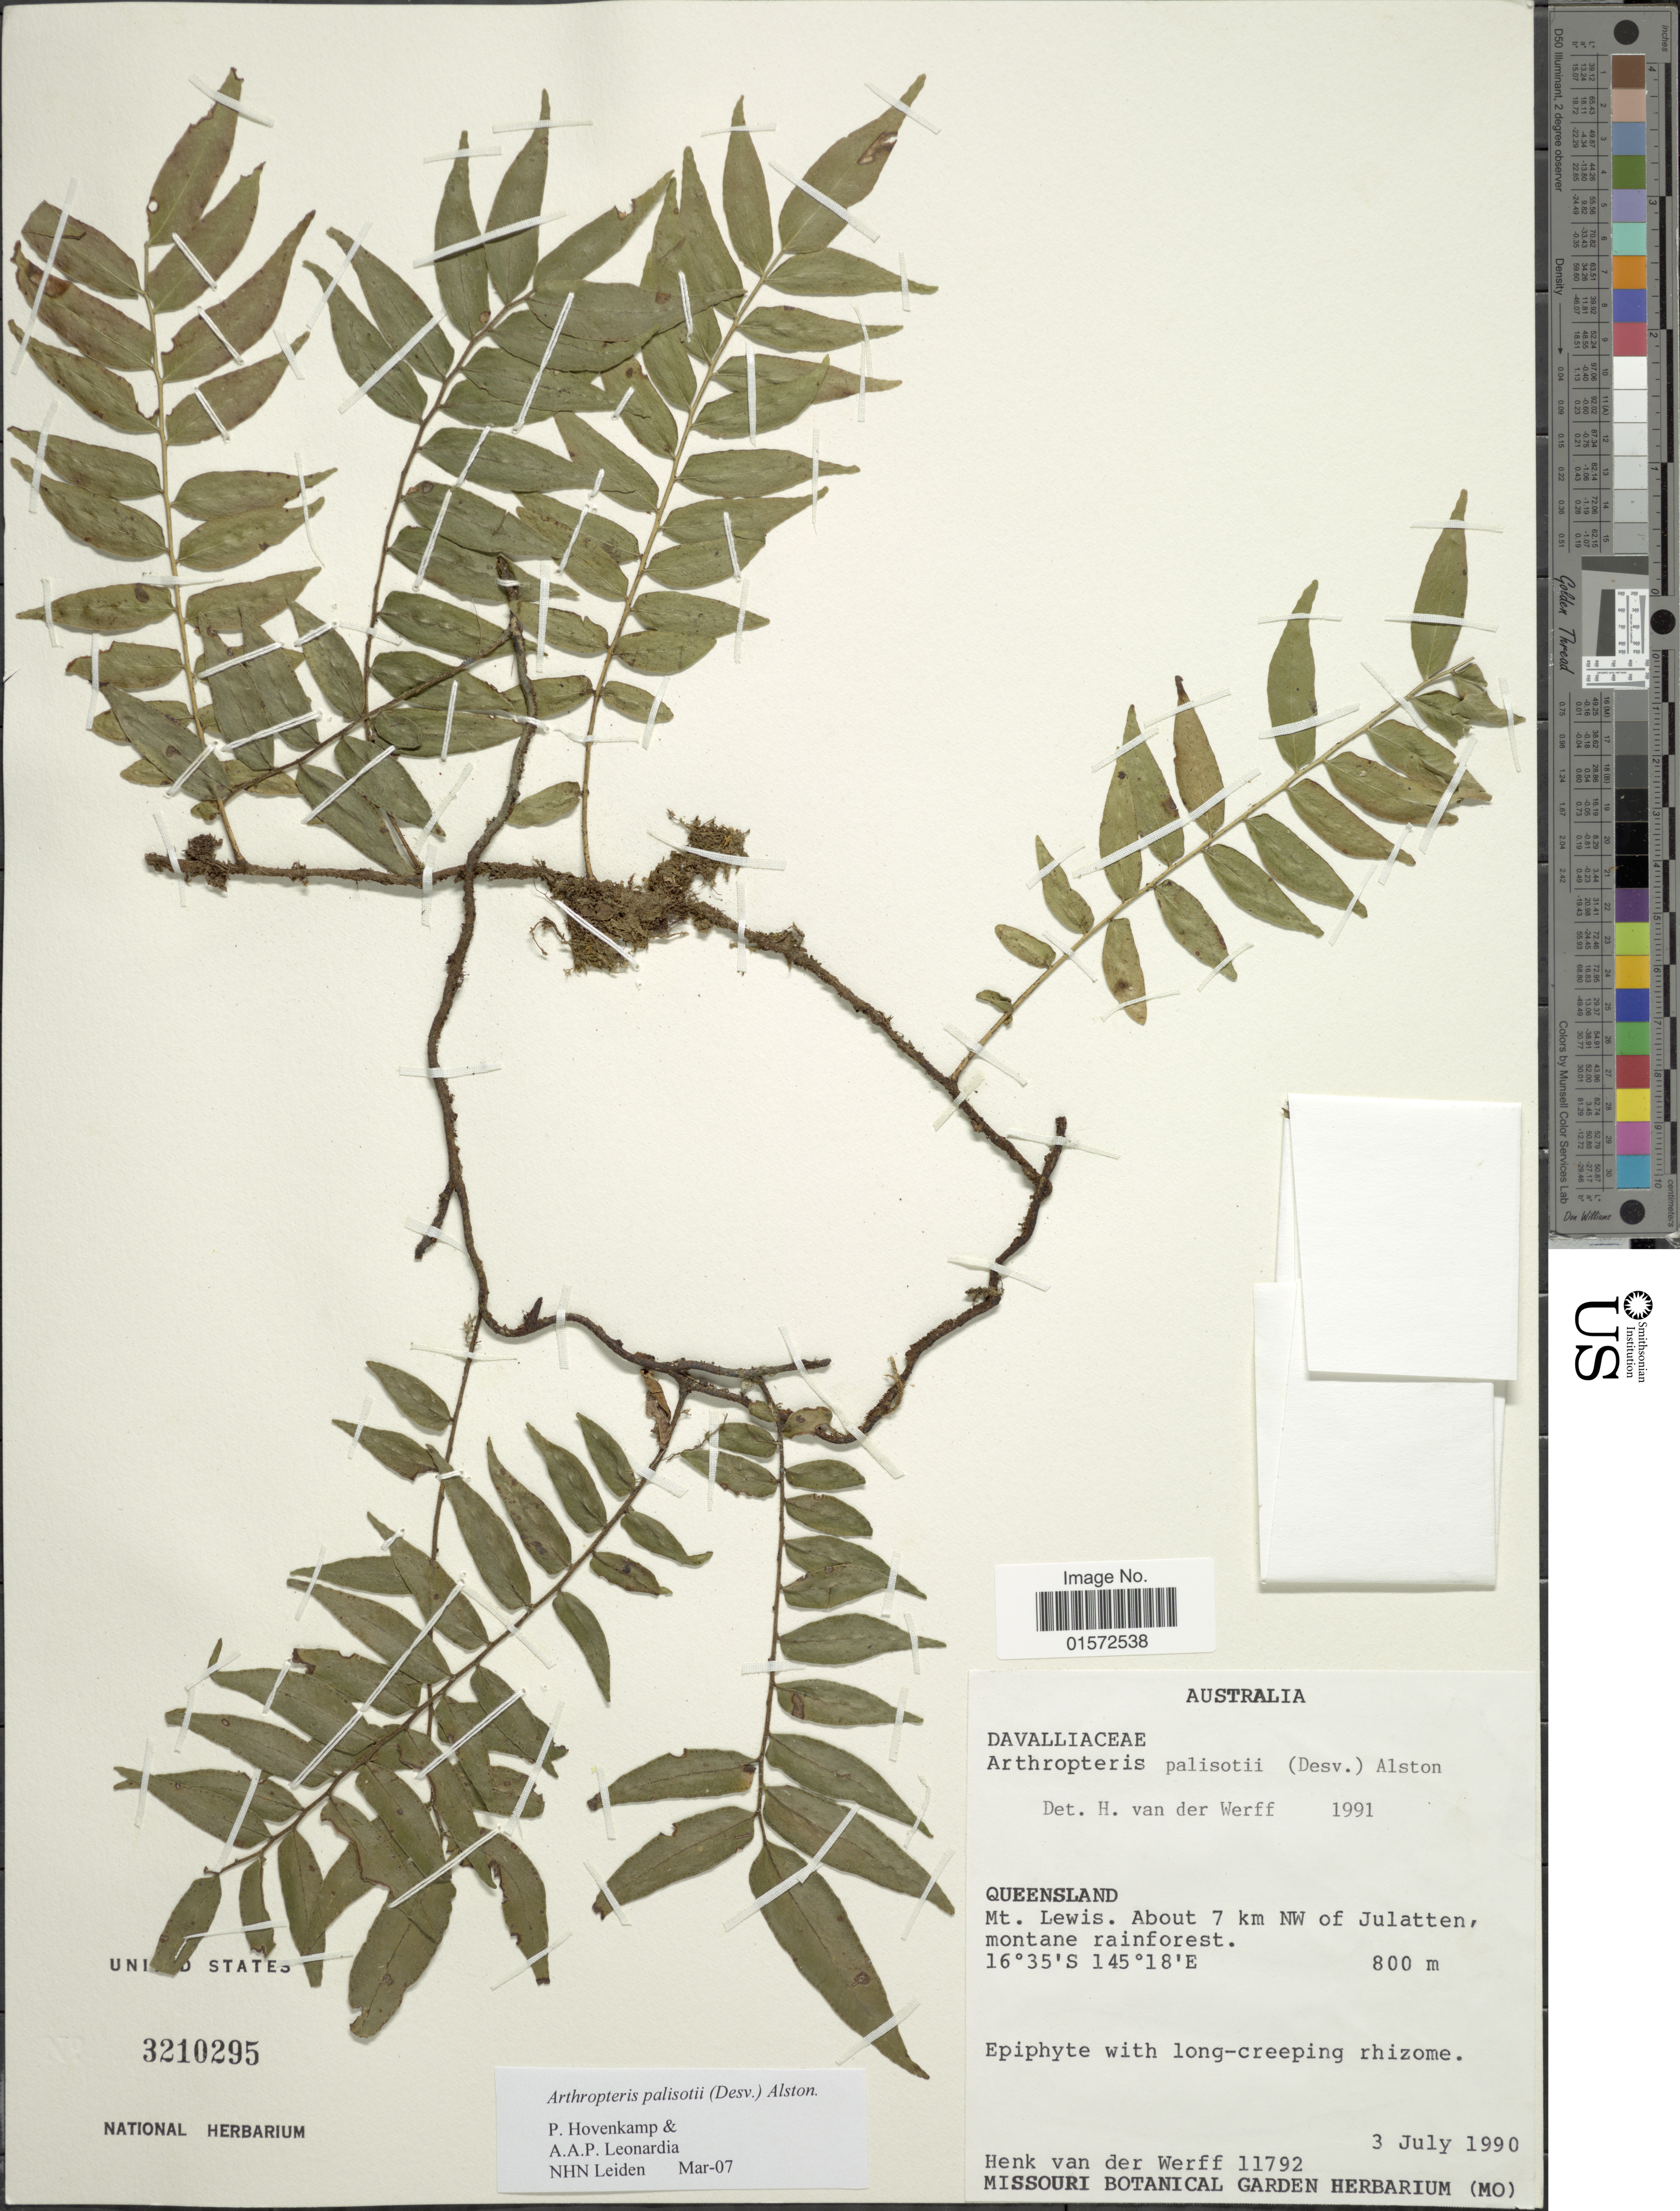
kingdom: Plantae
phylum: Tracheophyta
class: Polypodiopsida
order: Polypodiales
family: Tectariaceae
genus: Arthropteris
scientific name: Arthropteris palisotii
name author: (Desv.) Alston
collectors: H. van der Werff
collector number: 11792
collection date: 1990-07-03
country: Australia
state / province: Queensland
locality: Queensland, Mt, Lewis, about 7 km NW of Julatten montane rainforest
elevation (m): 800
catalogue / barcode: US 3210295